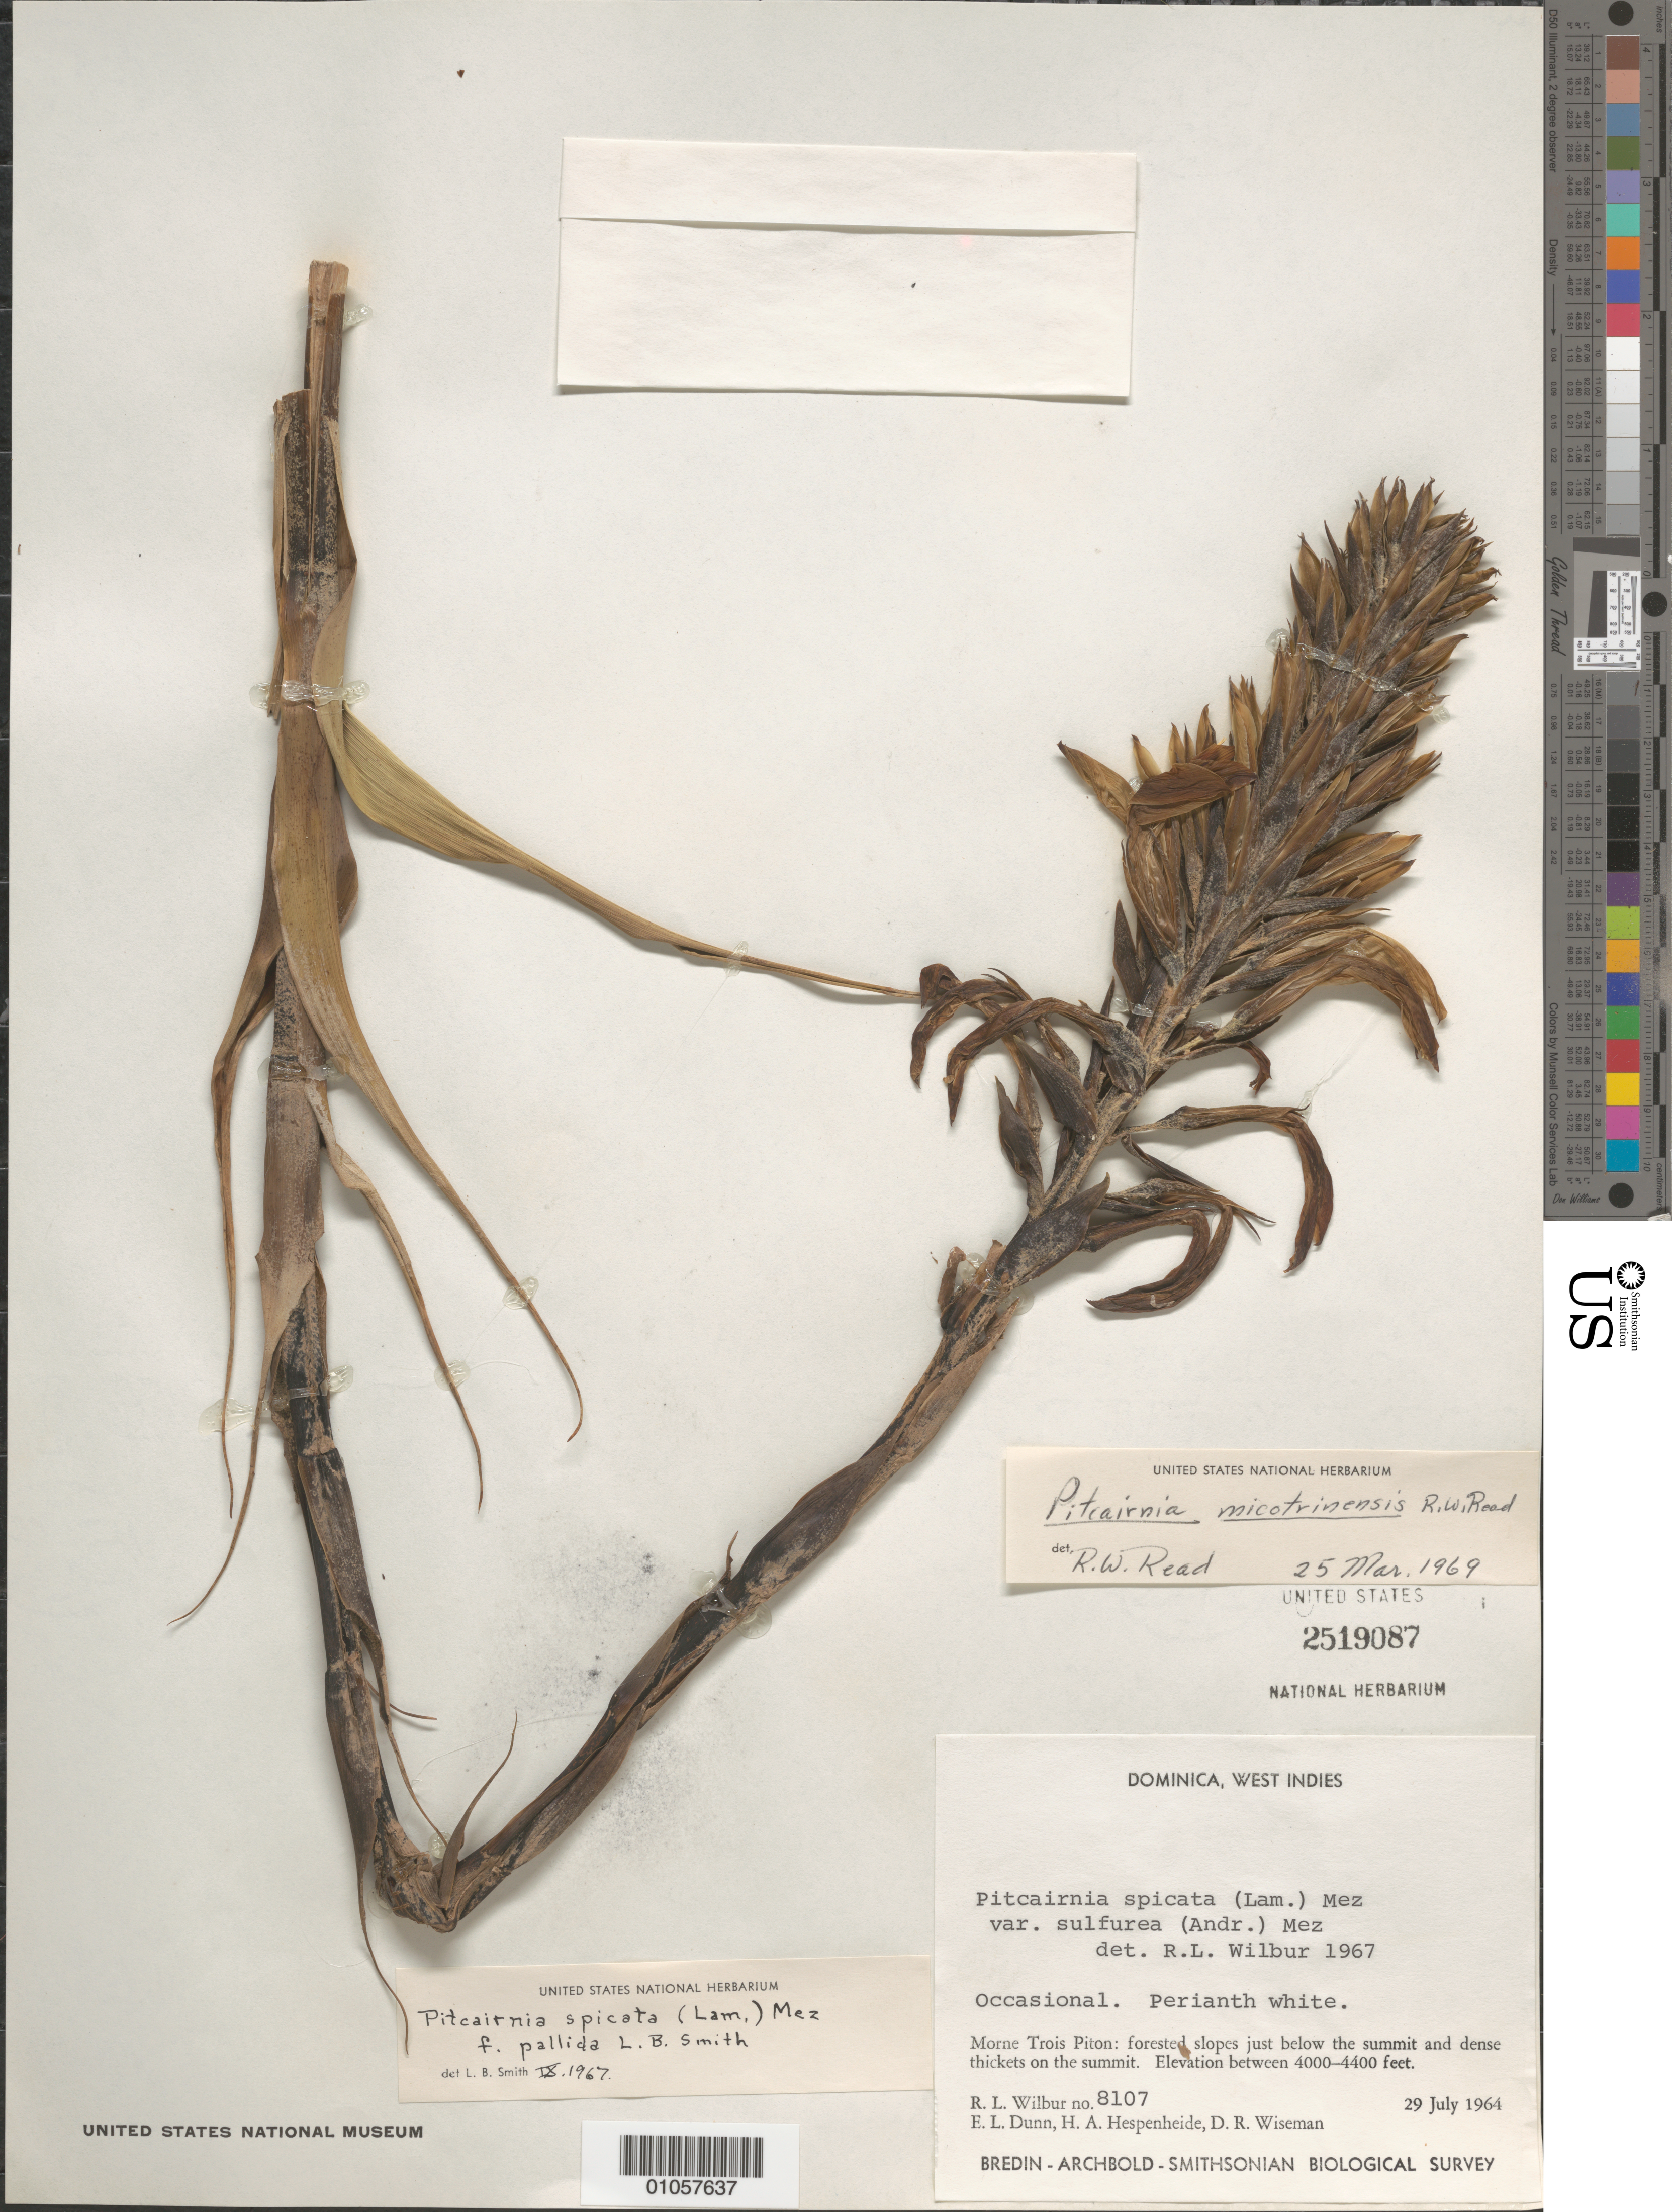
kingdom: Plantae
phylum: Tracheophyta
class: Liliopsida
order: Poales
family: Bromeliaceae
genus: Pitcairnia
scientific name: Pitcairnia micotrinensis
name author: Read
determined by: Read, Robert W., (US), NMNH (UNITED STATES)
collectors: R. L. Wilbur, E. Dunn, H. A. Hespenheide & D. R. Wiseman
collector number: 8107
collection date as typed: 29 Jul 1964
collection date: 1964-07-29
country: Dominica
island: Dominica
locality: Morne Trois Pitons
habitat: Forested slopes just below the summit and dens thickets on the summit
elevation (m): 1219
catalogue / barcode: US 2519087